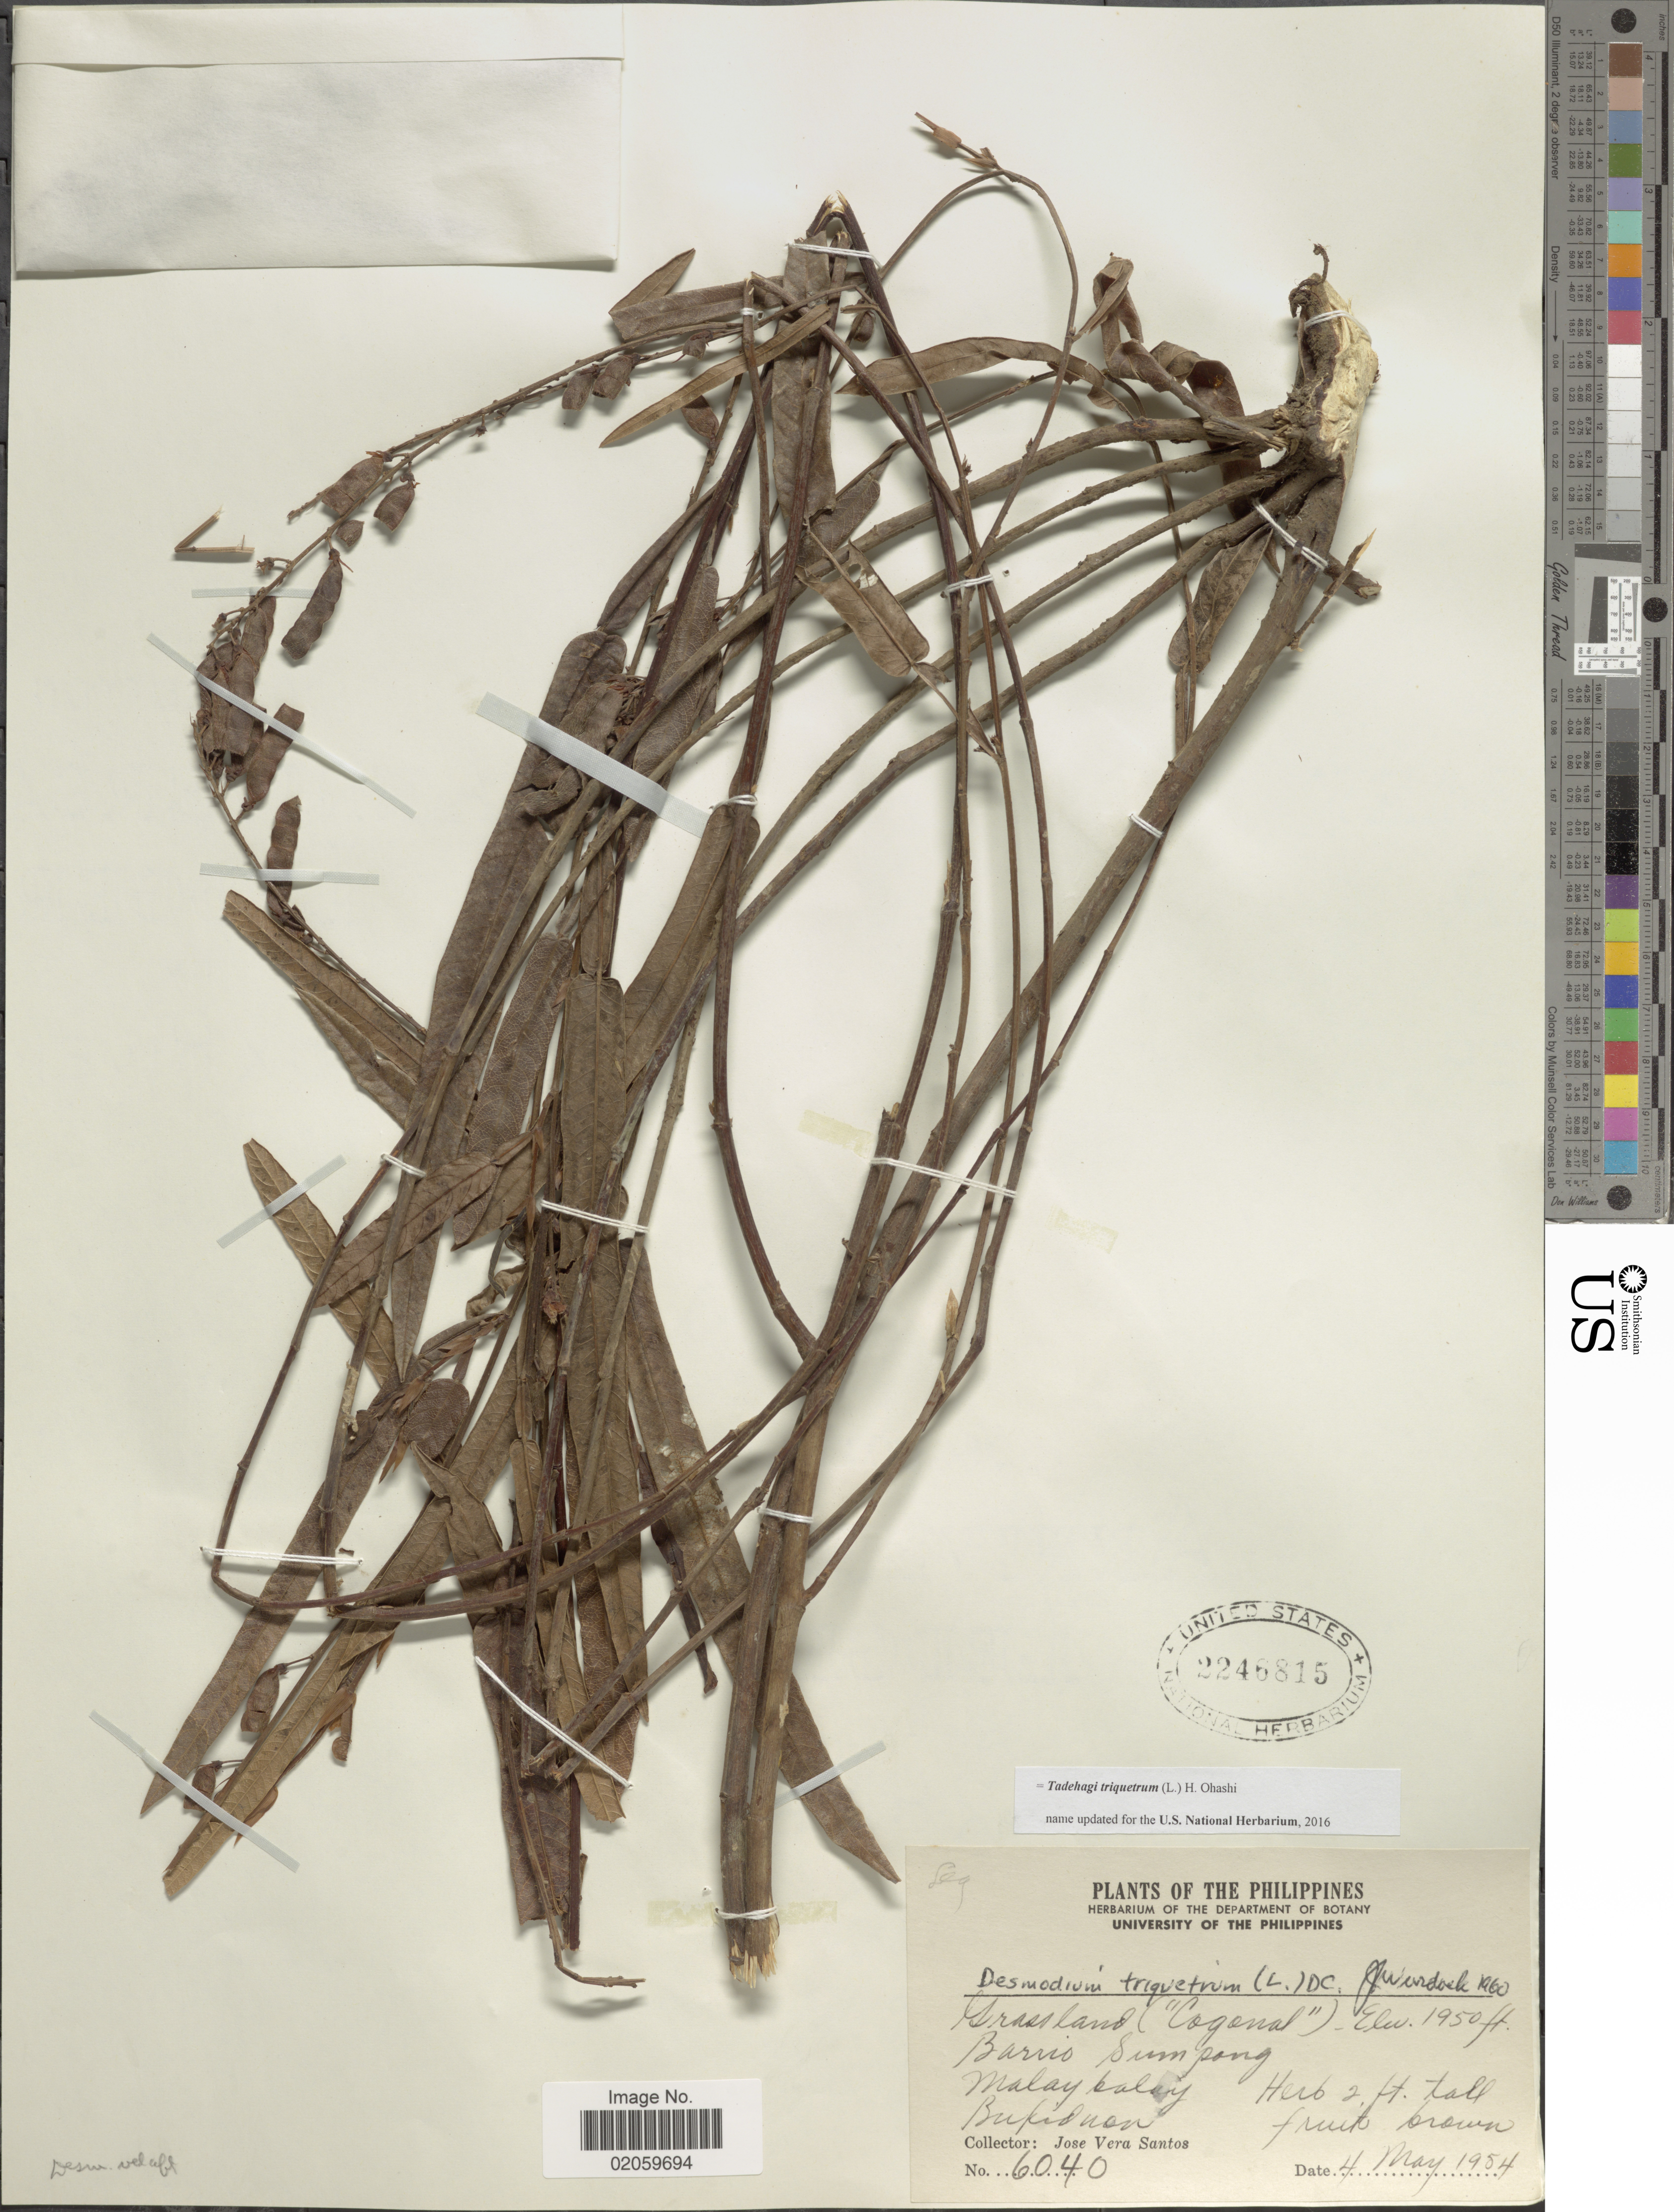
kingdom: Plantae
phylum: Tracheophyta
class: Magnoliopsida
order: Fabales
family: Fabaceae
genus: Tadehagi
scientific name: Tadehagi triquetrum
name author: (L.) H. Ohashi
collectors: J. V. Santos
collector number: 6040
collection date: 1954-05-04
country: Philippines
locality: Barrio Sumpang, Malay talay, Bukidnon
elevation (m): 594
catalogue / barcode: US 2246815